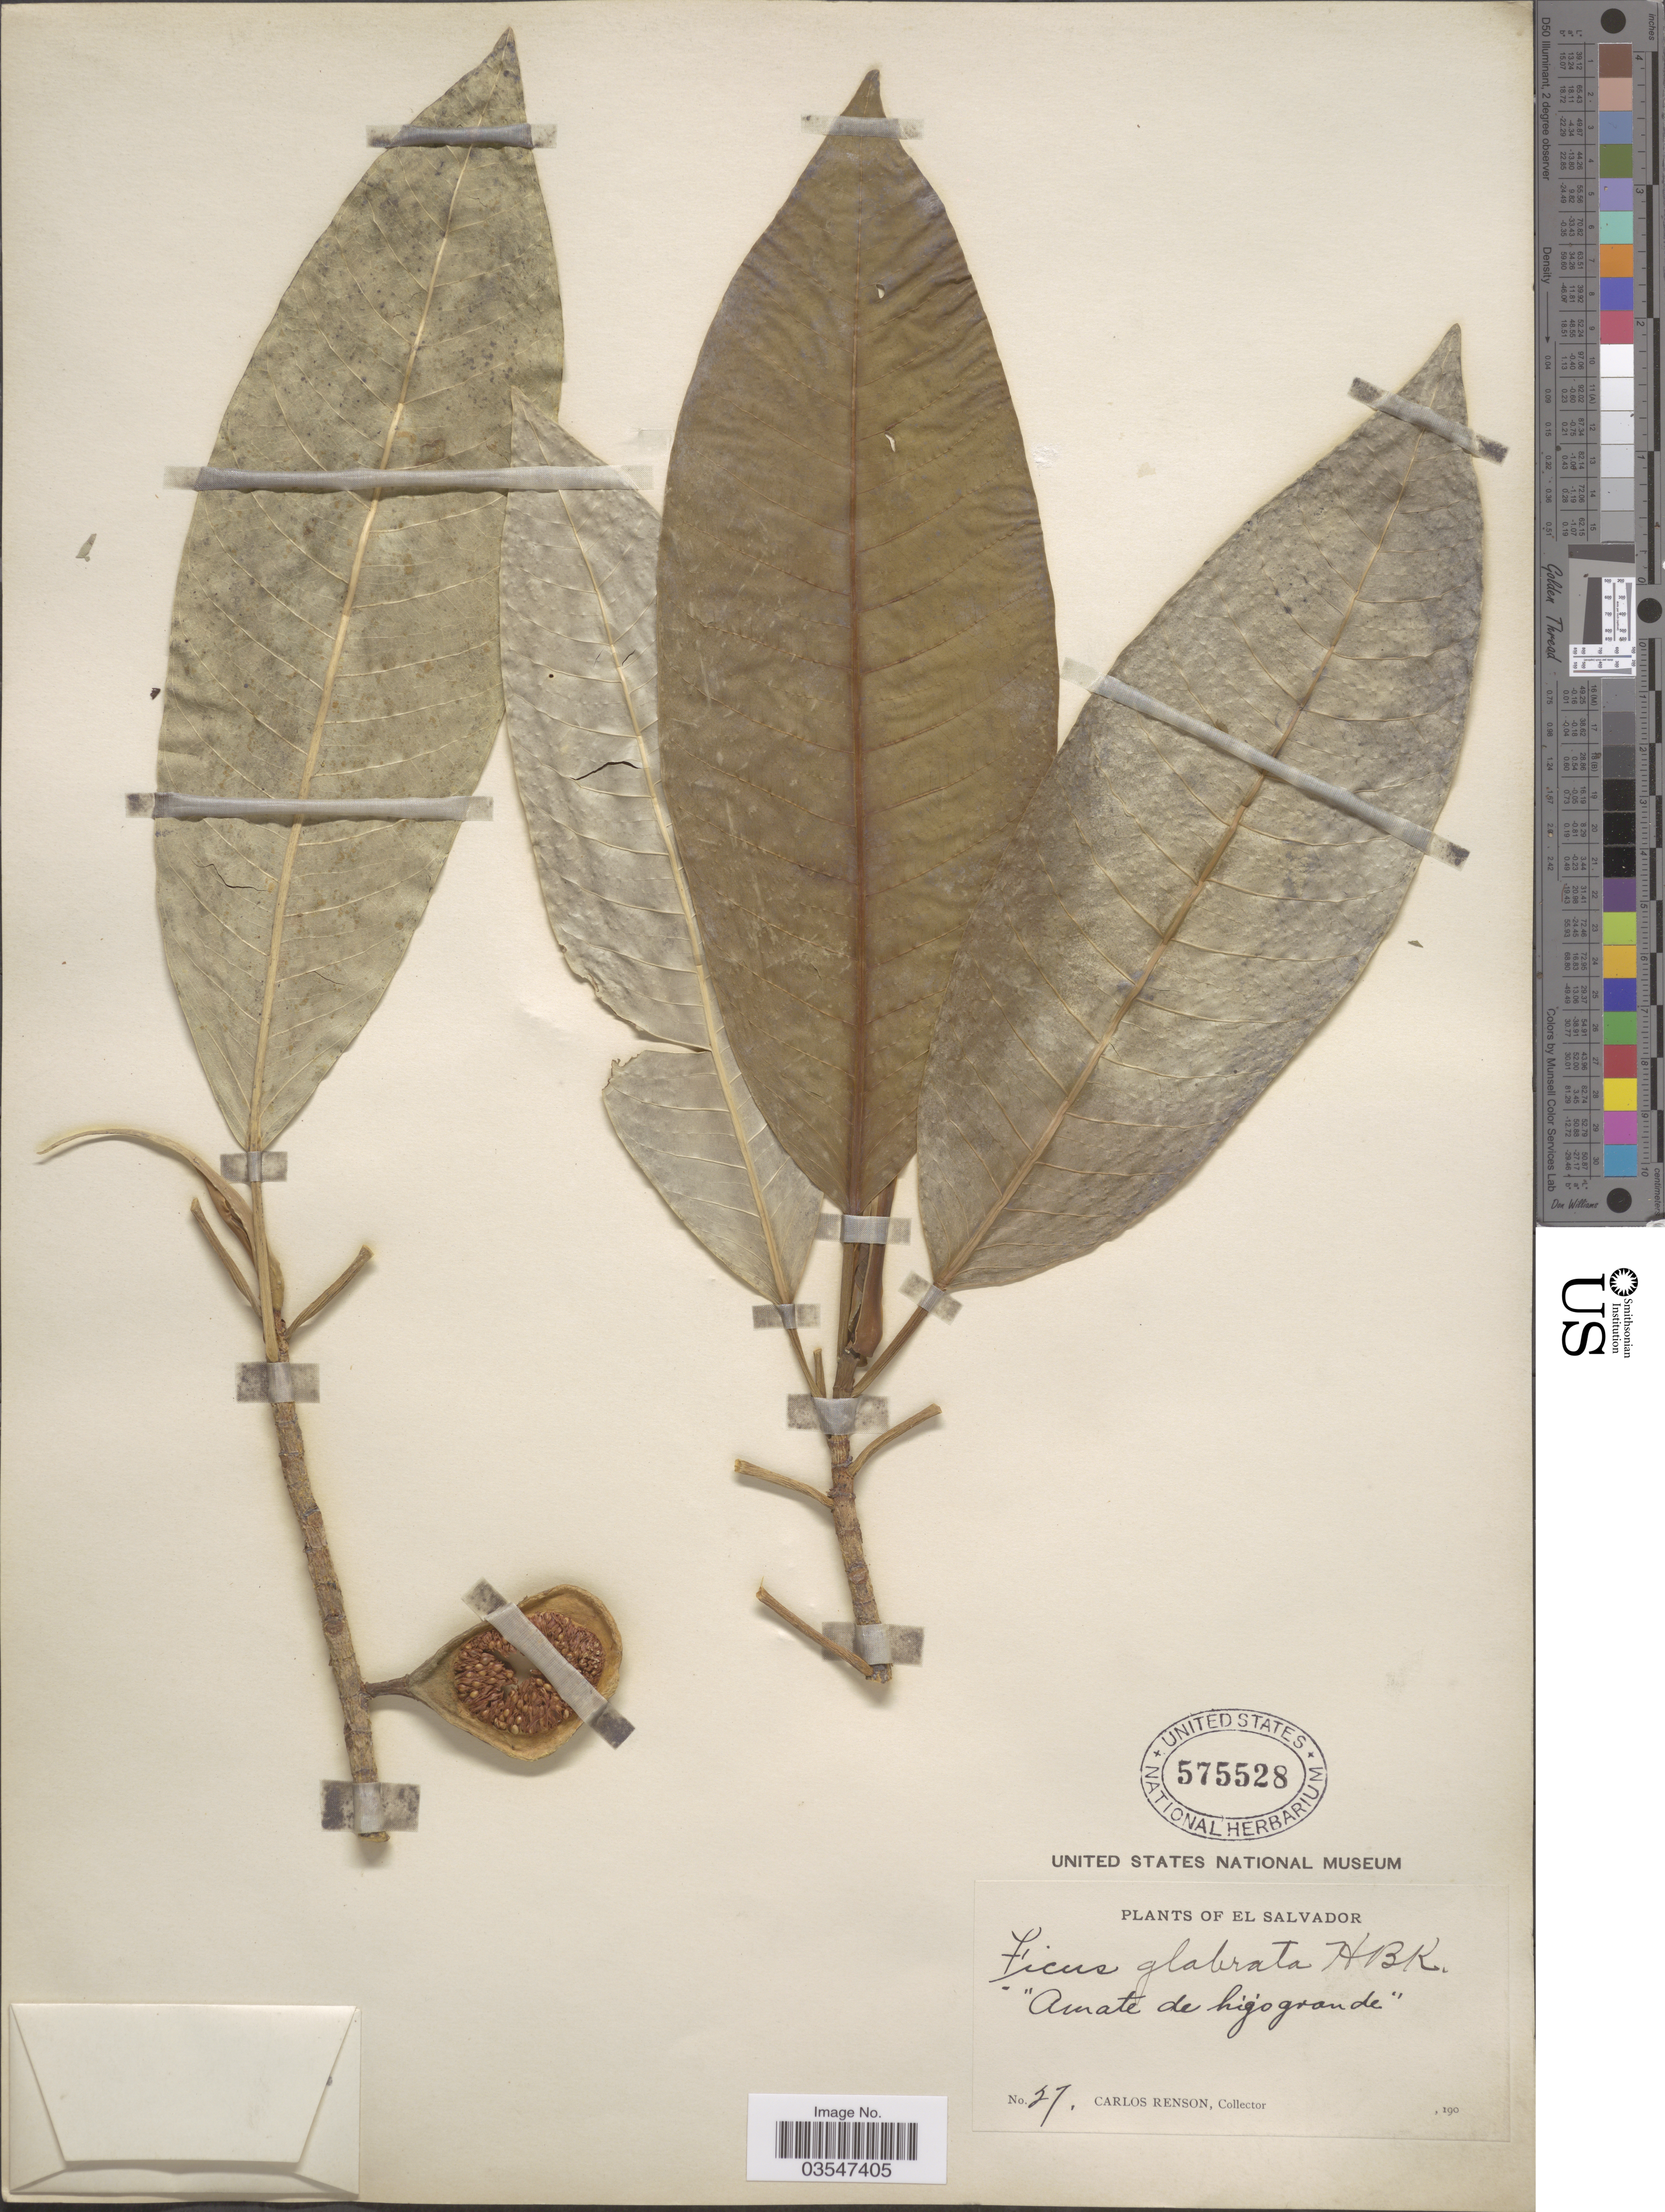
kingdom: Plantae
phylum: Tracheophyta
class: Magnoliopsida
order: Rosales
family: Moraceae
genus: Ficus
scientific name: Ficus insipida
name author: Willd.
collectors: C. Renson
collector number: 27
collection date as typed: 190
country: El Salvador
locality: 'Amate de hijo grande'.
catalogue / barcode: US 575528